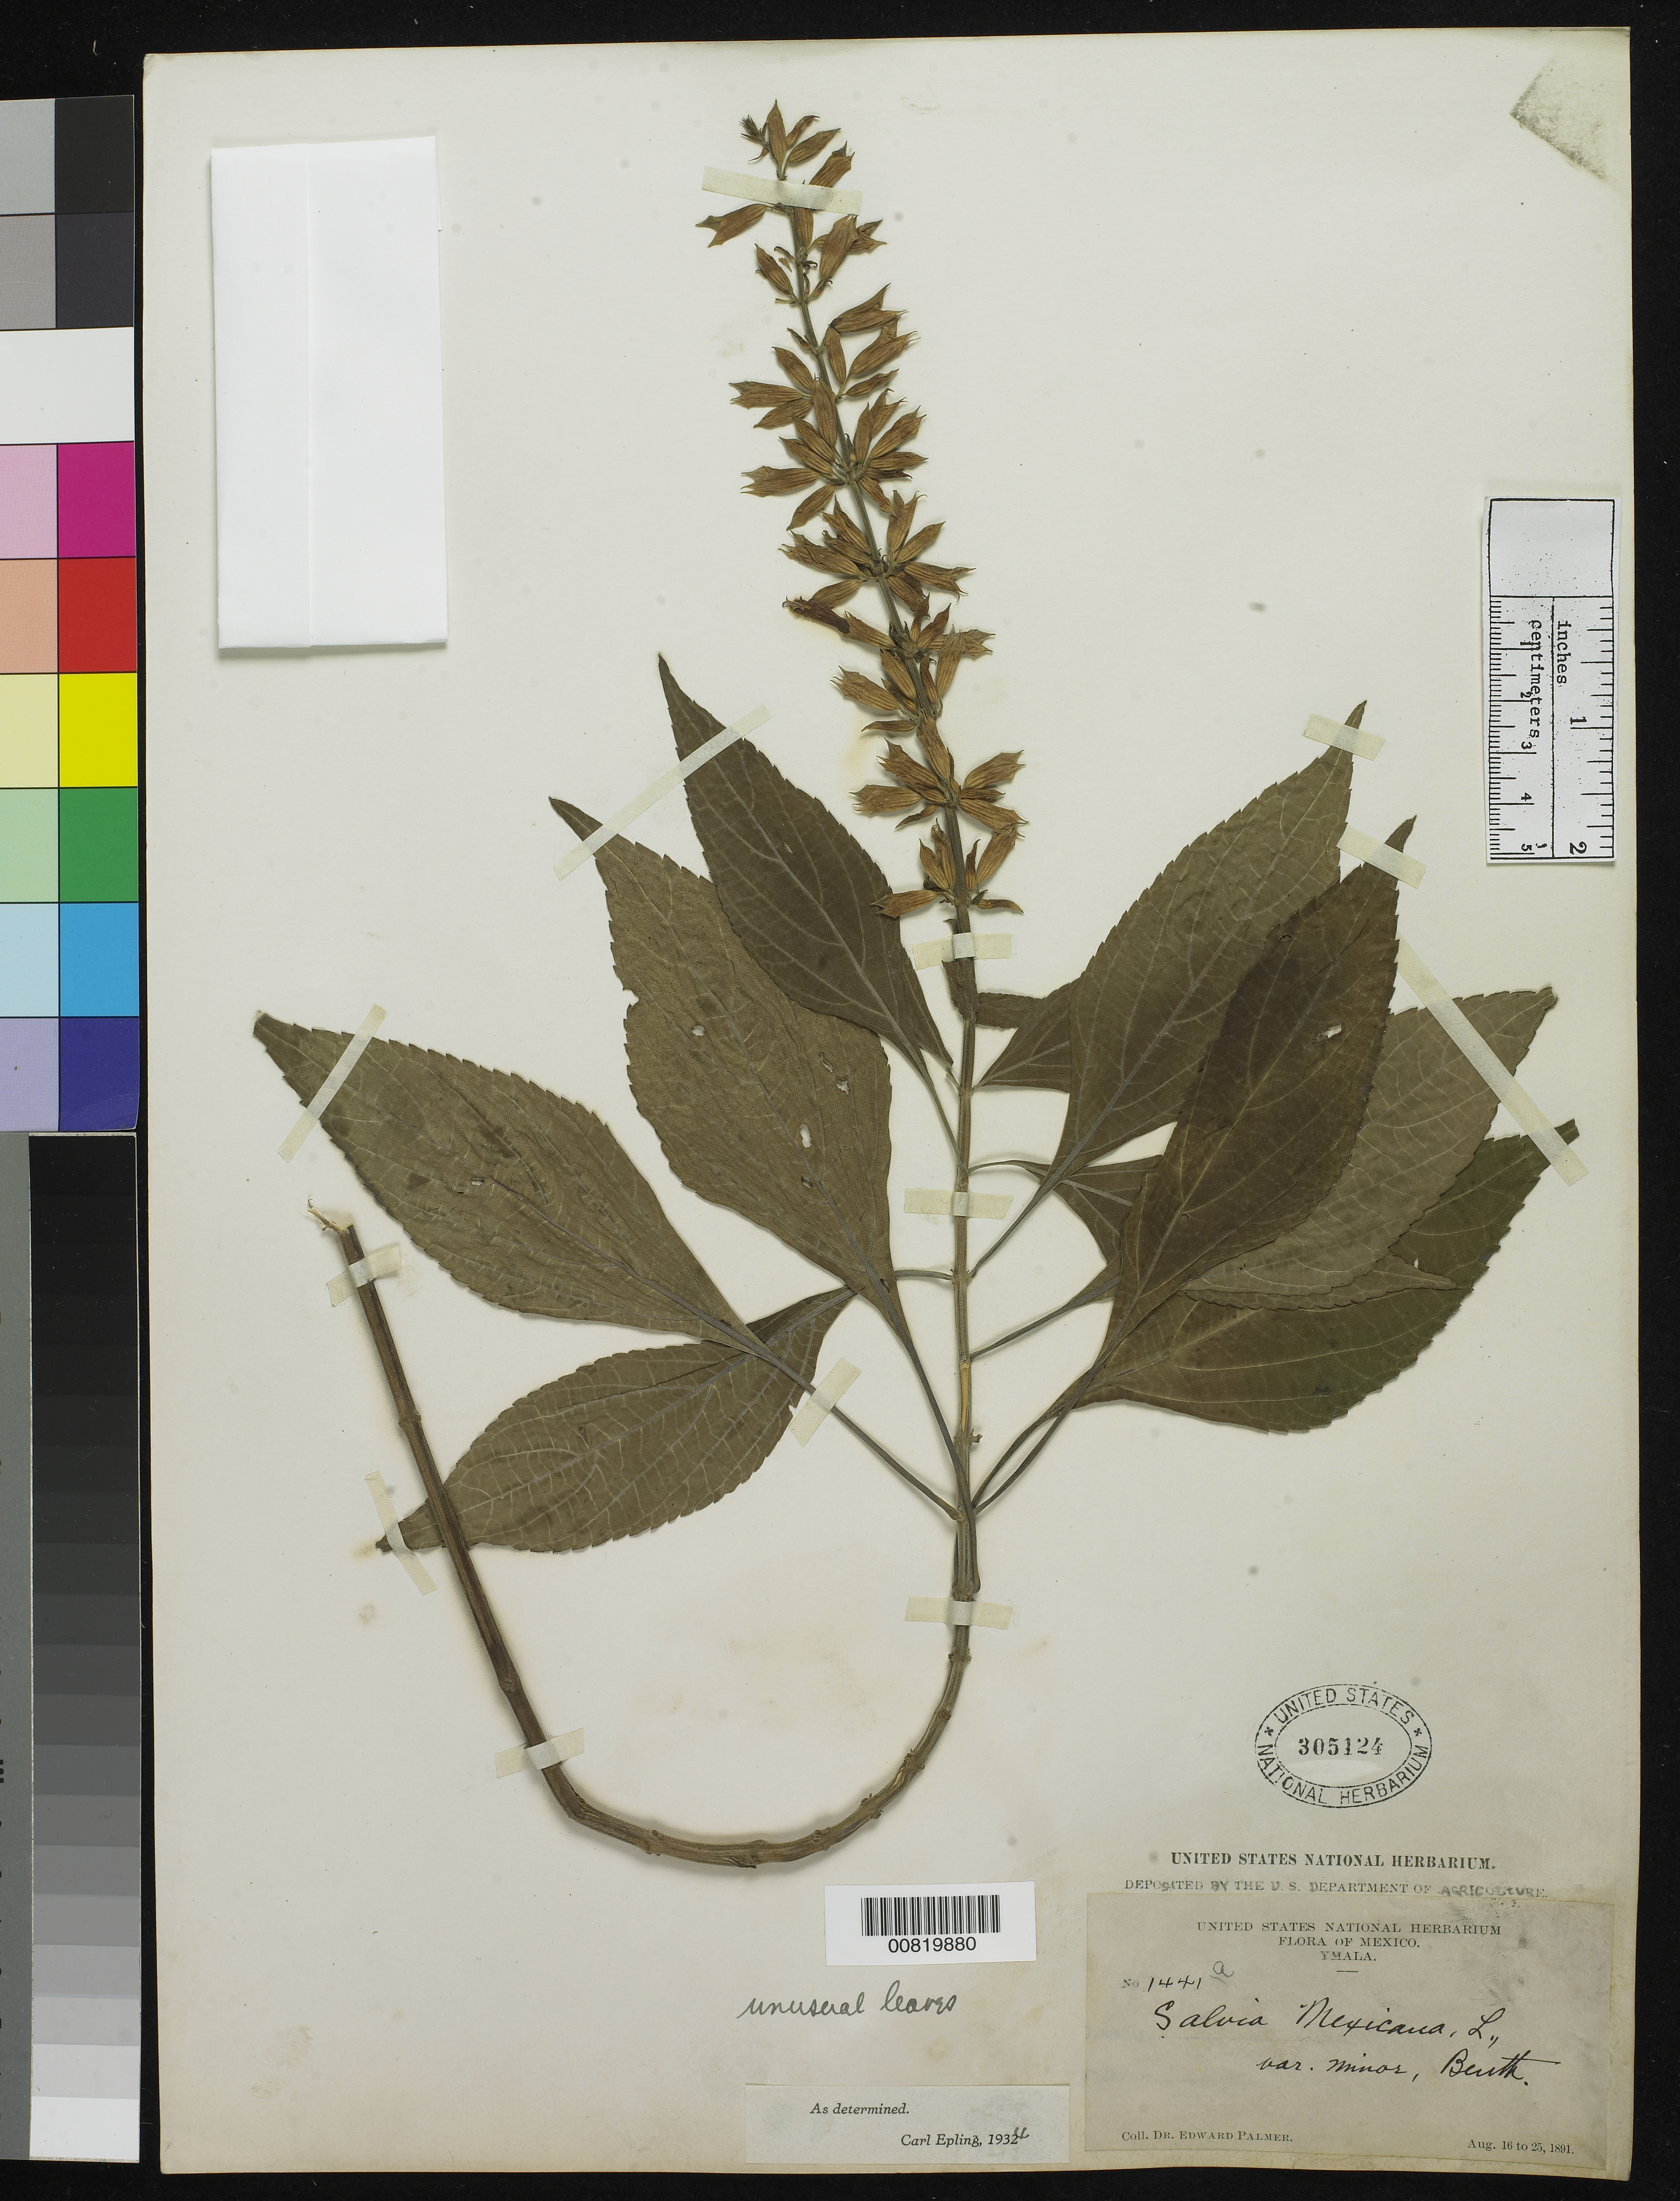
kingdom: Plantae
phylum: Tracheophyta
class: Magnoliopsida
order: Lamiales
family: Lamiaceae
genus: Salvia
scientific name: Salvia mexicana var. minor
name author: L.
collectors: E. Palmer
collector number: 1441a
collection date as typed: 16 Aug 1891 to 25 Aug 1891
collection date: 1891-08-16/1891-08-25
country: Mexico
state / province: Sinaloa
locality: Ymala, Sinaloa.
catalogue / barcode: US 305124